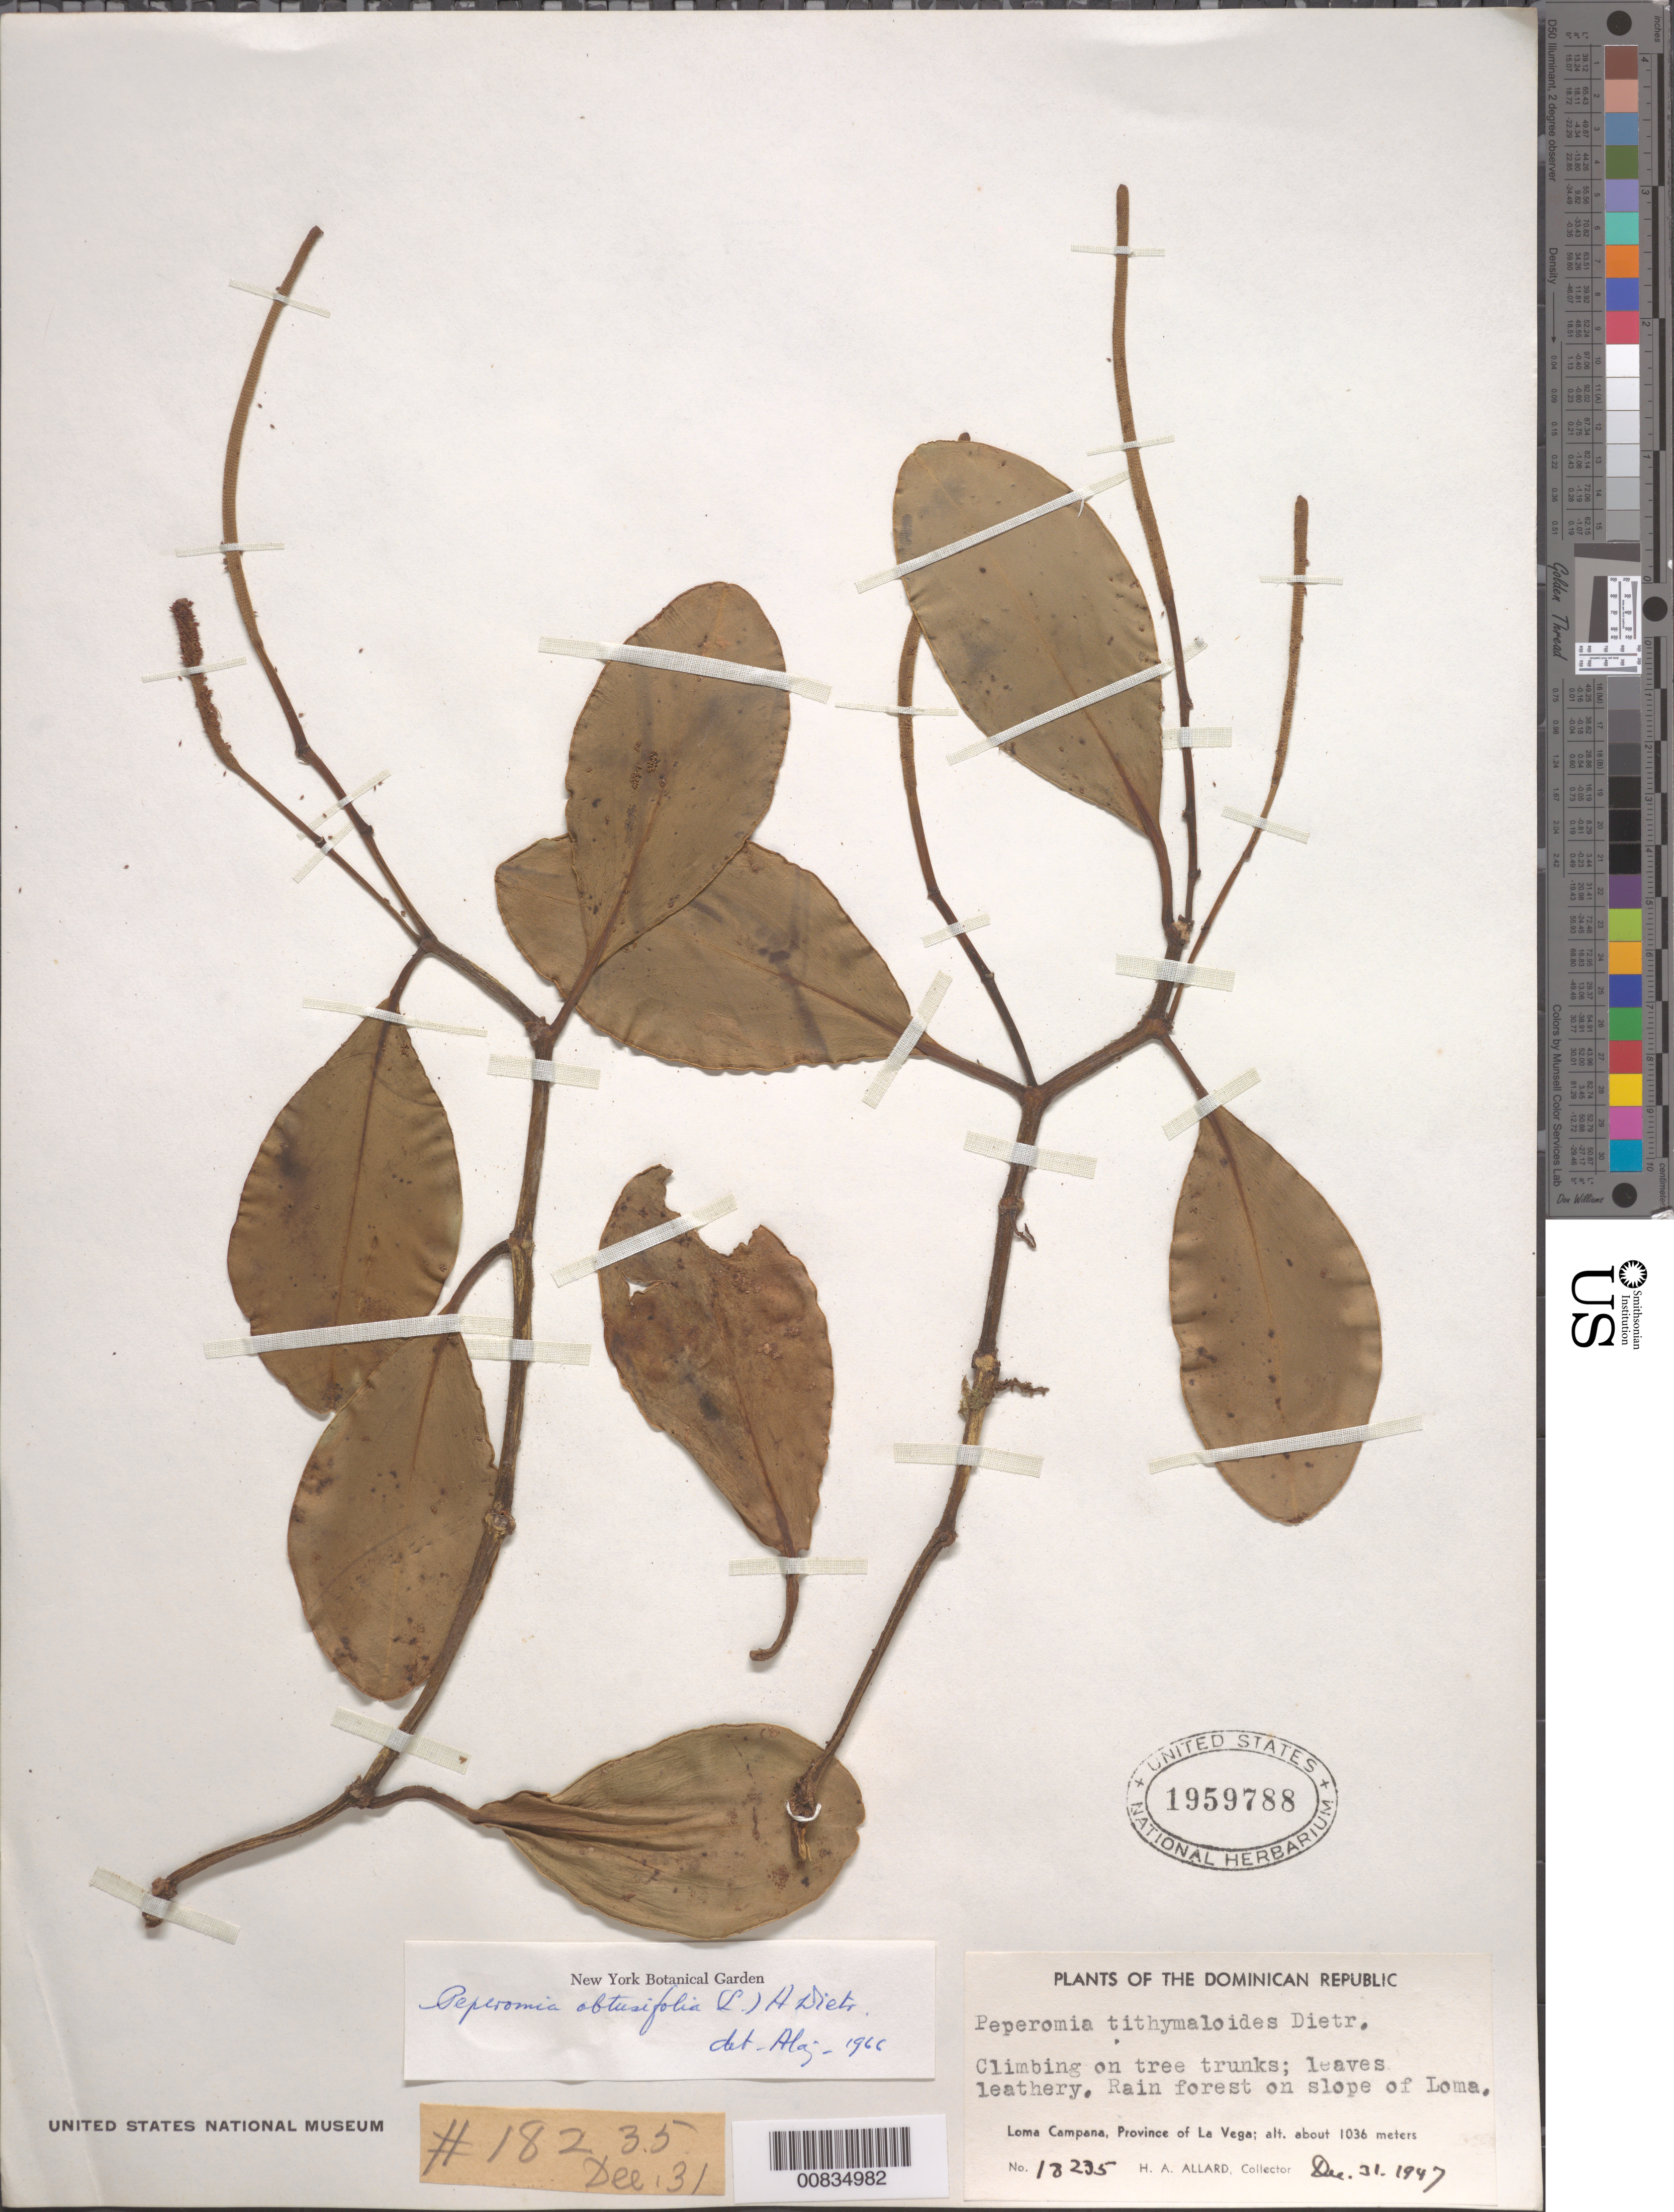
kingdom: Plantae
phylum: Tracheophyta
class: Magnoliopsida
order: Piperales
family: Piperaceae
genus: Peperomia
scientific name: Peperomia obtusifolia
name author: (L.) A. Dietr.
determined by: Liogier, Alain H.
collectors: H. A. Allard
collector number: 18235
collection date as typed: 31 Dec 1947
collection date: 1947-12-31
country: Dominican Republic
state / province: La Vega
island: Hispaniola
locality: Loma Campana. On slope of Loma.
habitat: On tree trunks. Rain forest.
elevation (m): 1036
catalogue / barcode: US 1959788